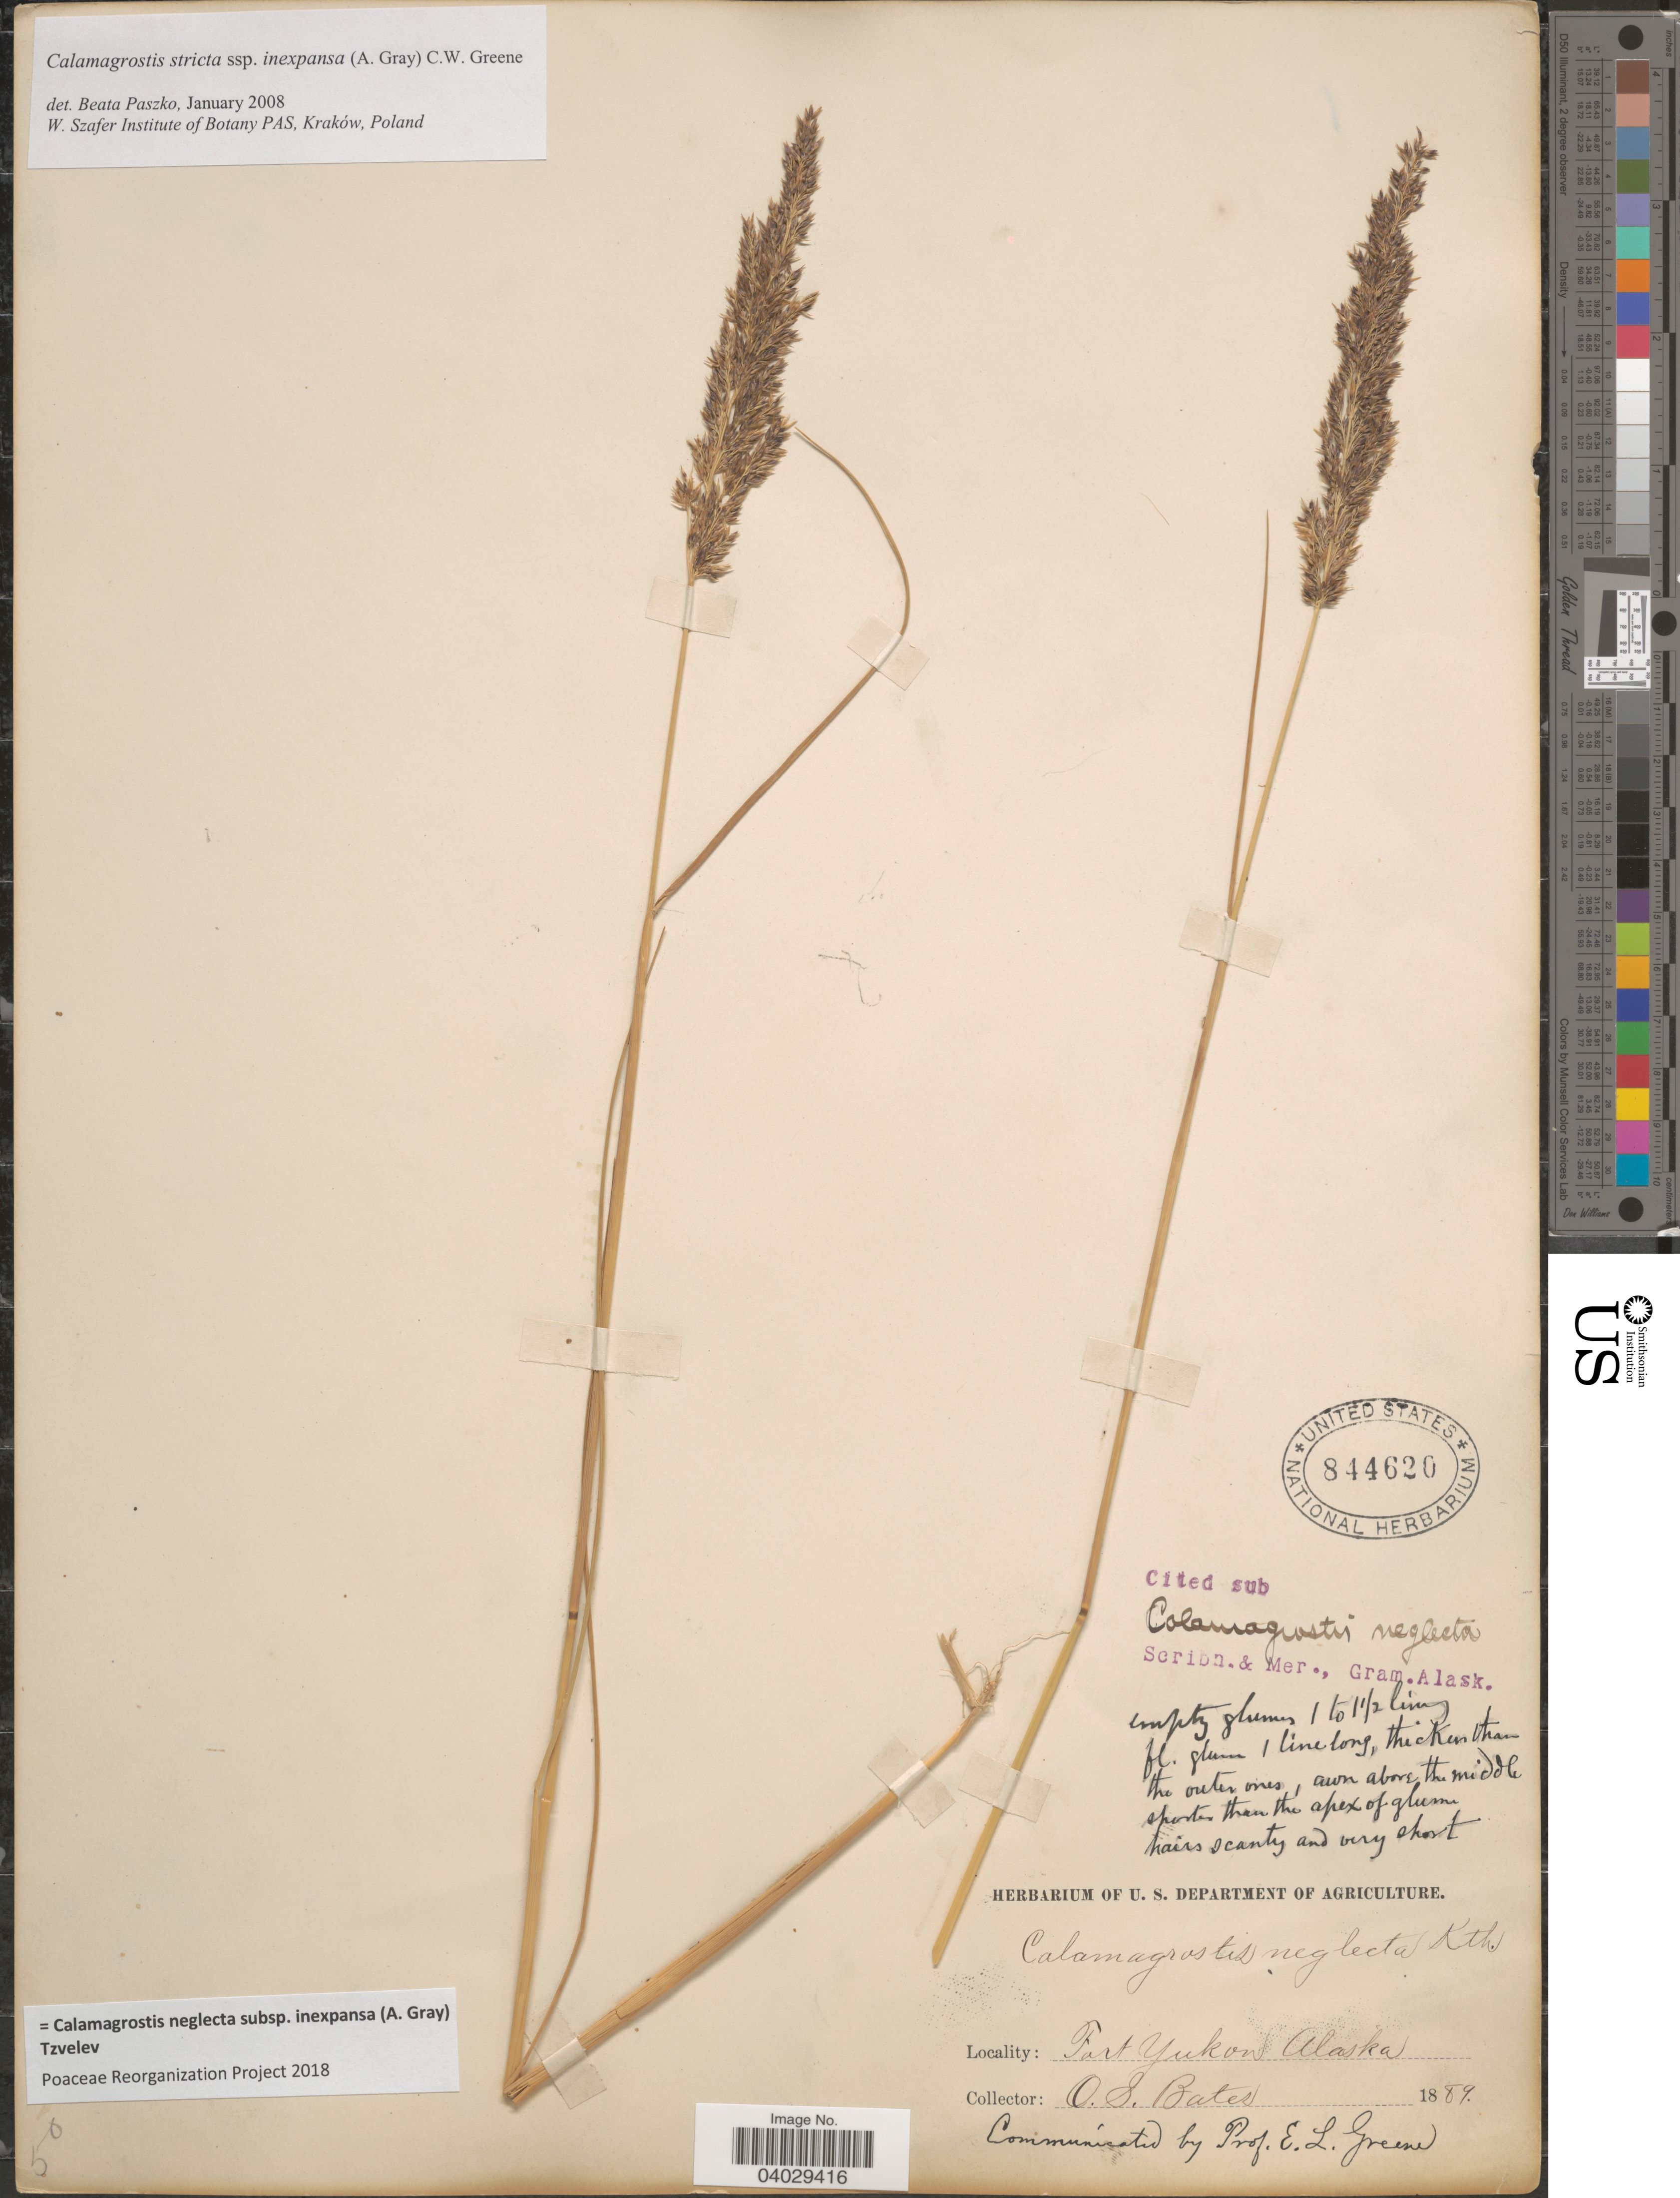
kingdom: Plantae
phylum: Tracheophyta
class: Liliopsida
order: Poales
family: Poaceae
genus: Calamagrostis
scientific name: Calamagrostis neglecta subsp. inexpansa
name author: (A. Gray) Tzvelev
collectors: O. Bates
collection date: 1889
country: United States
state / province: Alaska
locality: Fort Yukon.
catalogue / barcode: US 844620